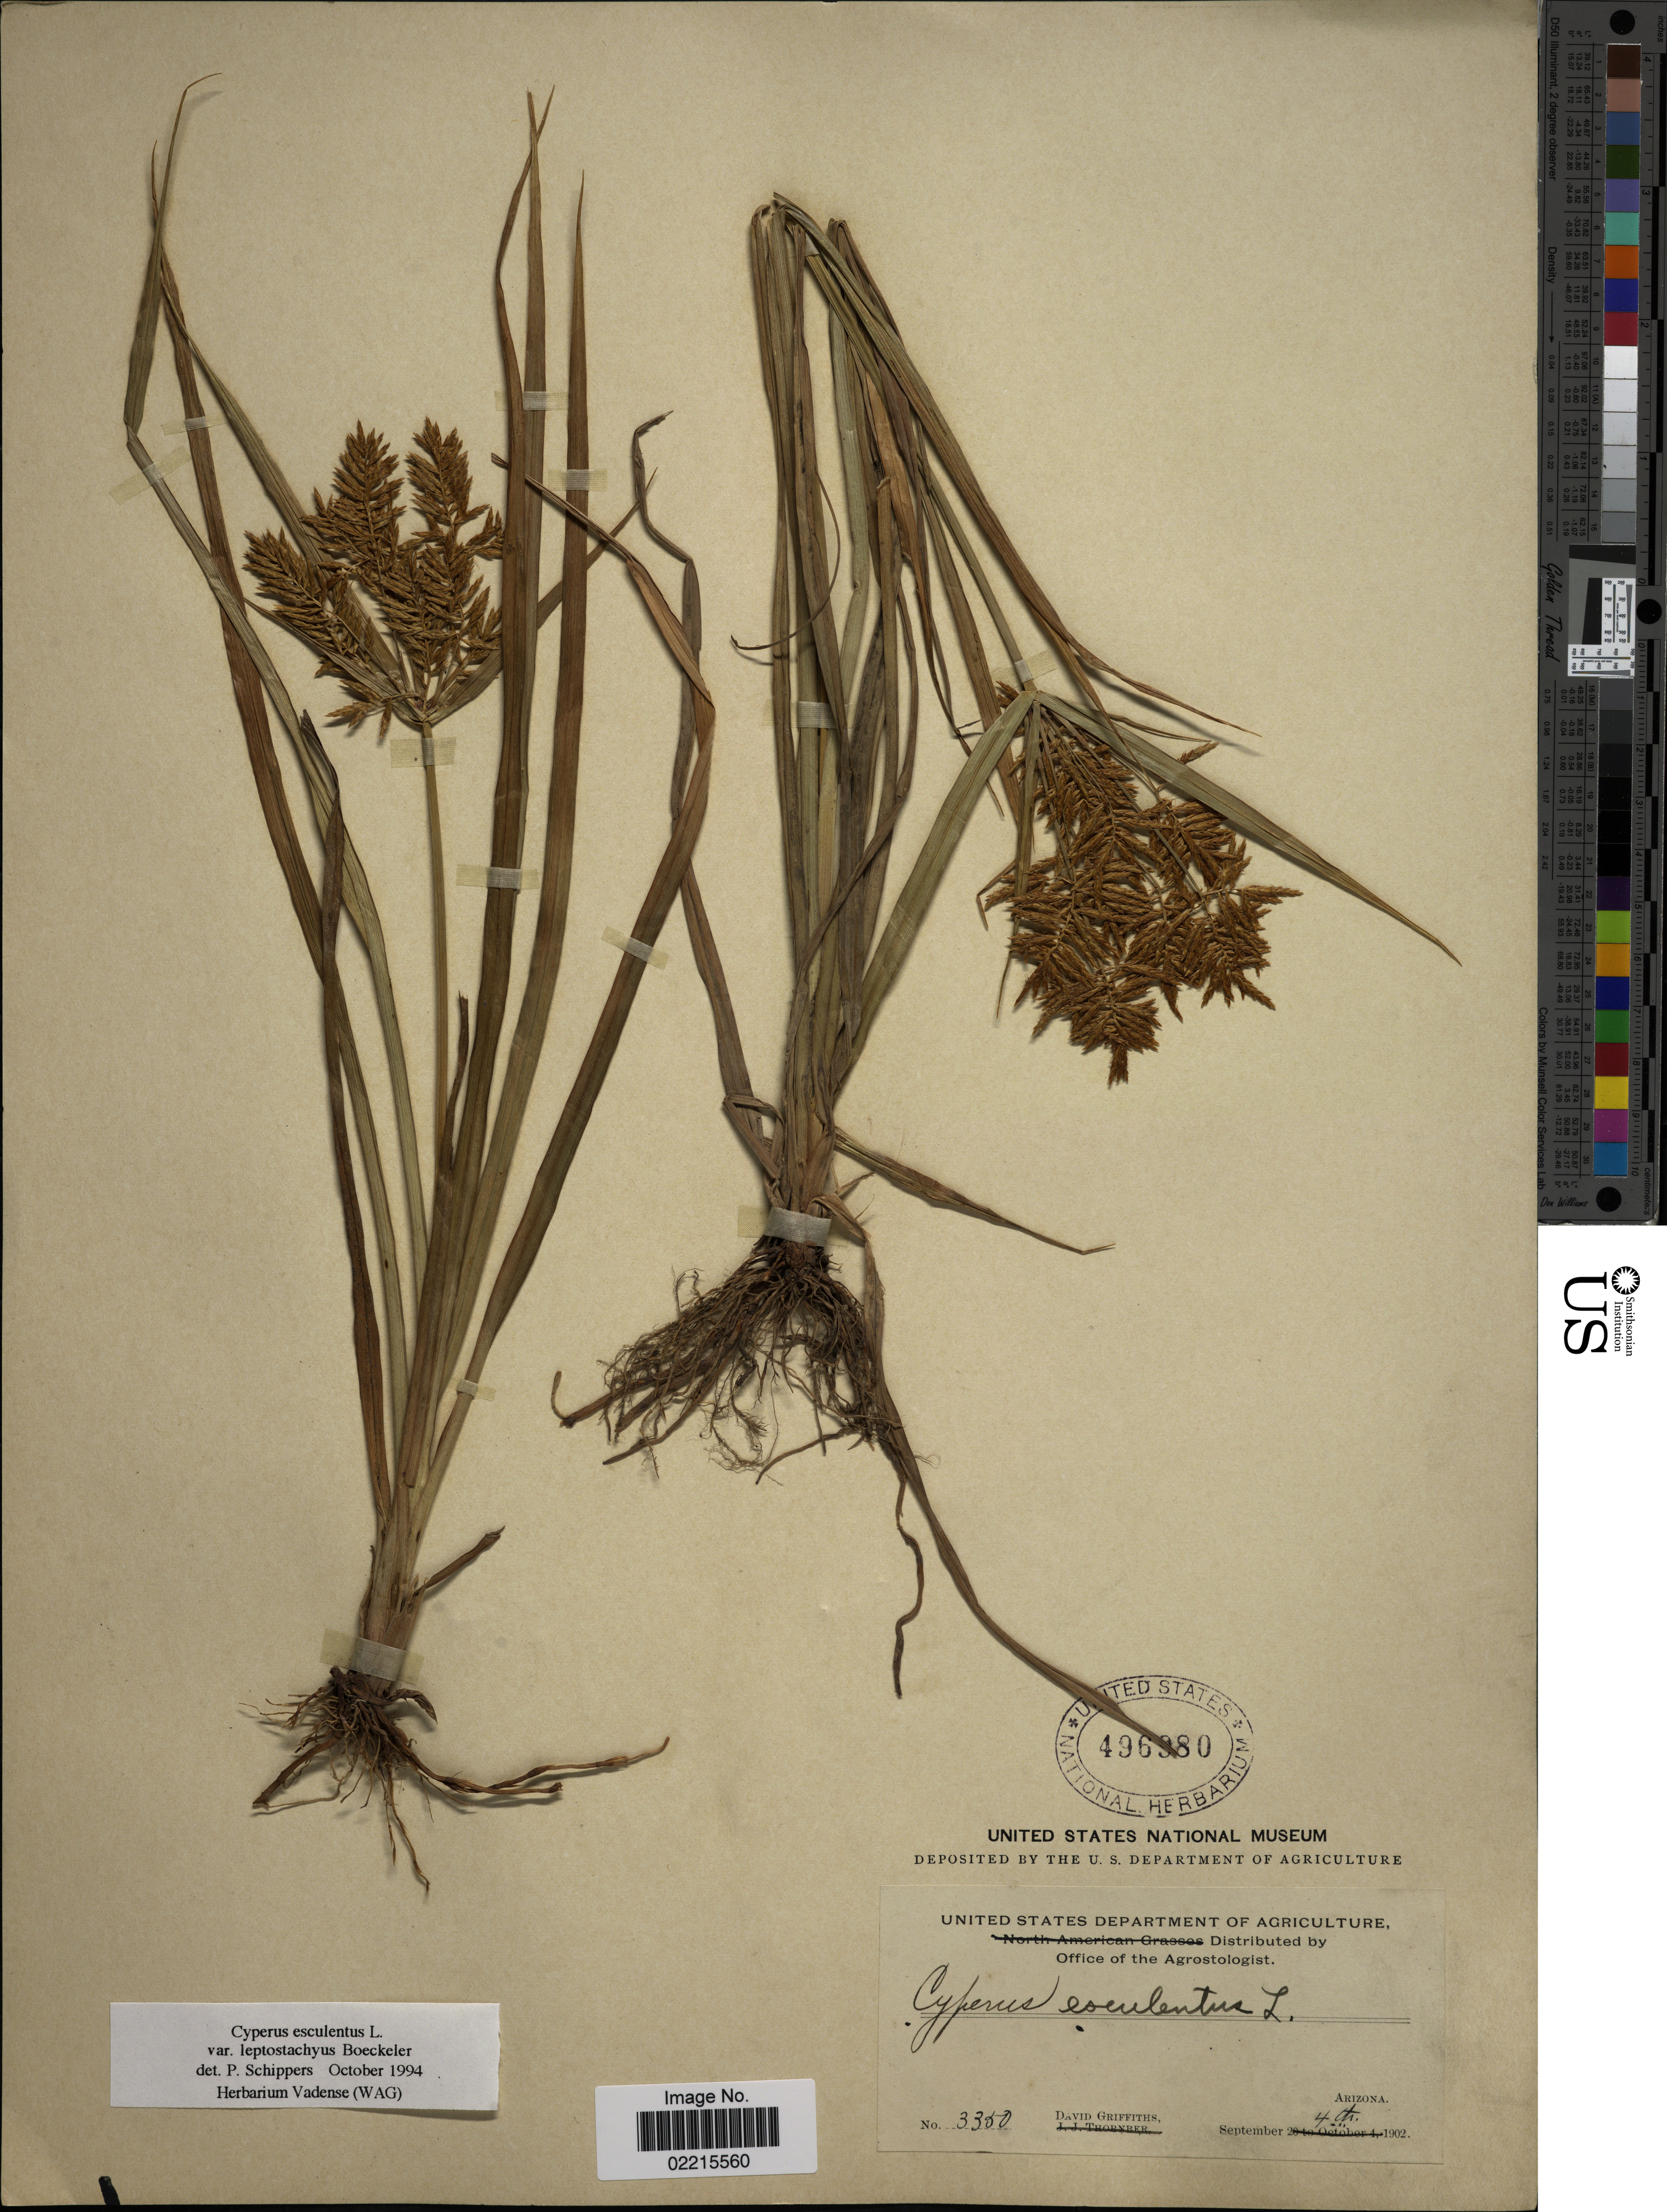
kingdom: Plantae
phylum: Tracheophyta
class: Liliopsida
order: Poales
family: Cyperaceae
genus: Cyperus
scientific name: Cyperus esculentus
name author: L.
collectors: D. Griffiths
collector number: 3350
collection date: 1902-09-04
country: United States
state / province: Arizona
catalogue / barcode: US 496980